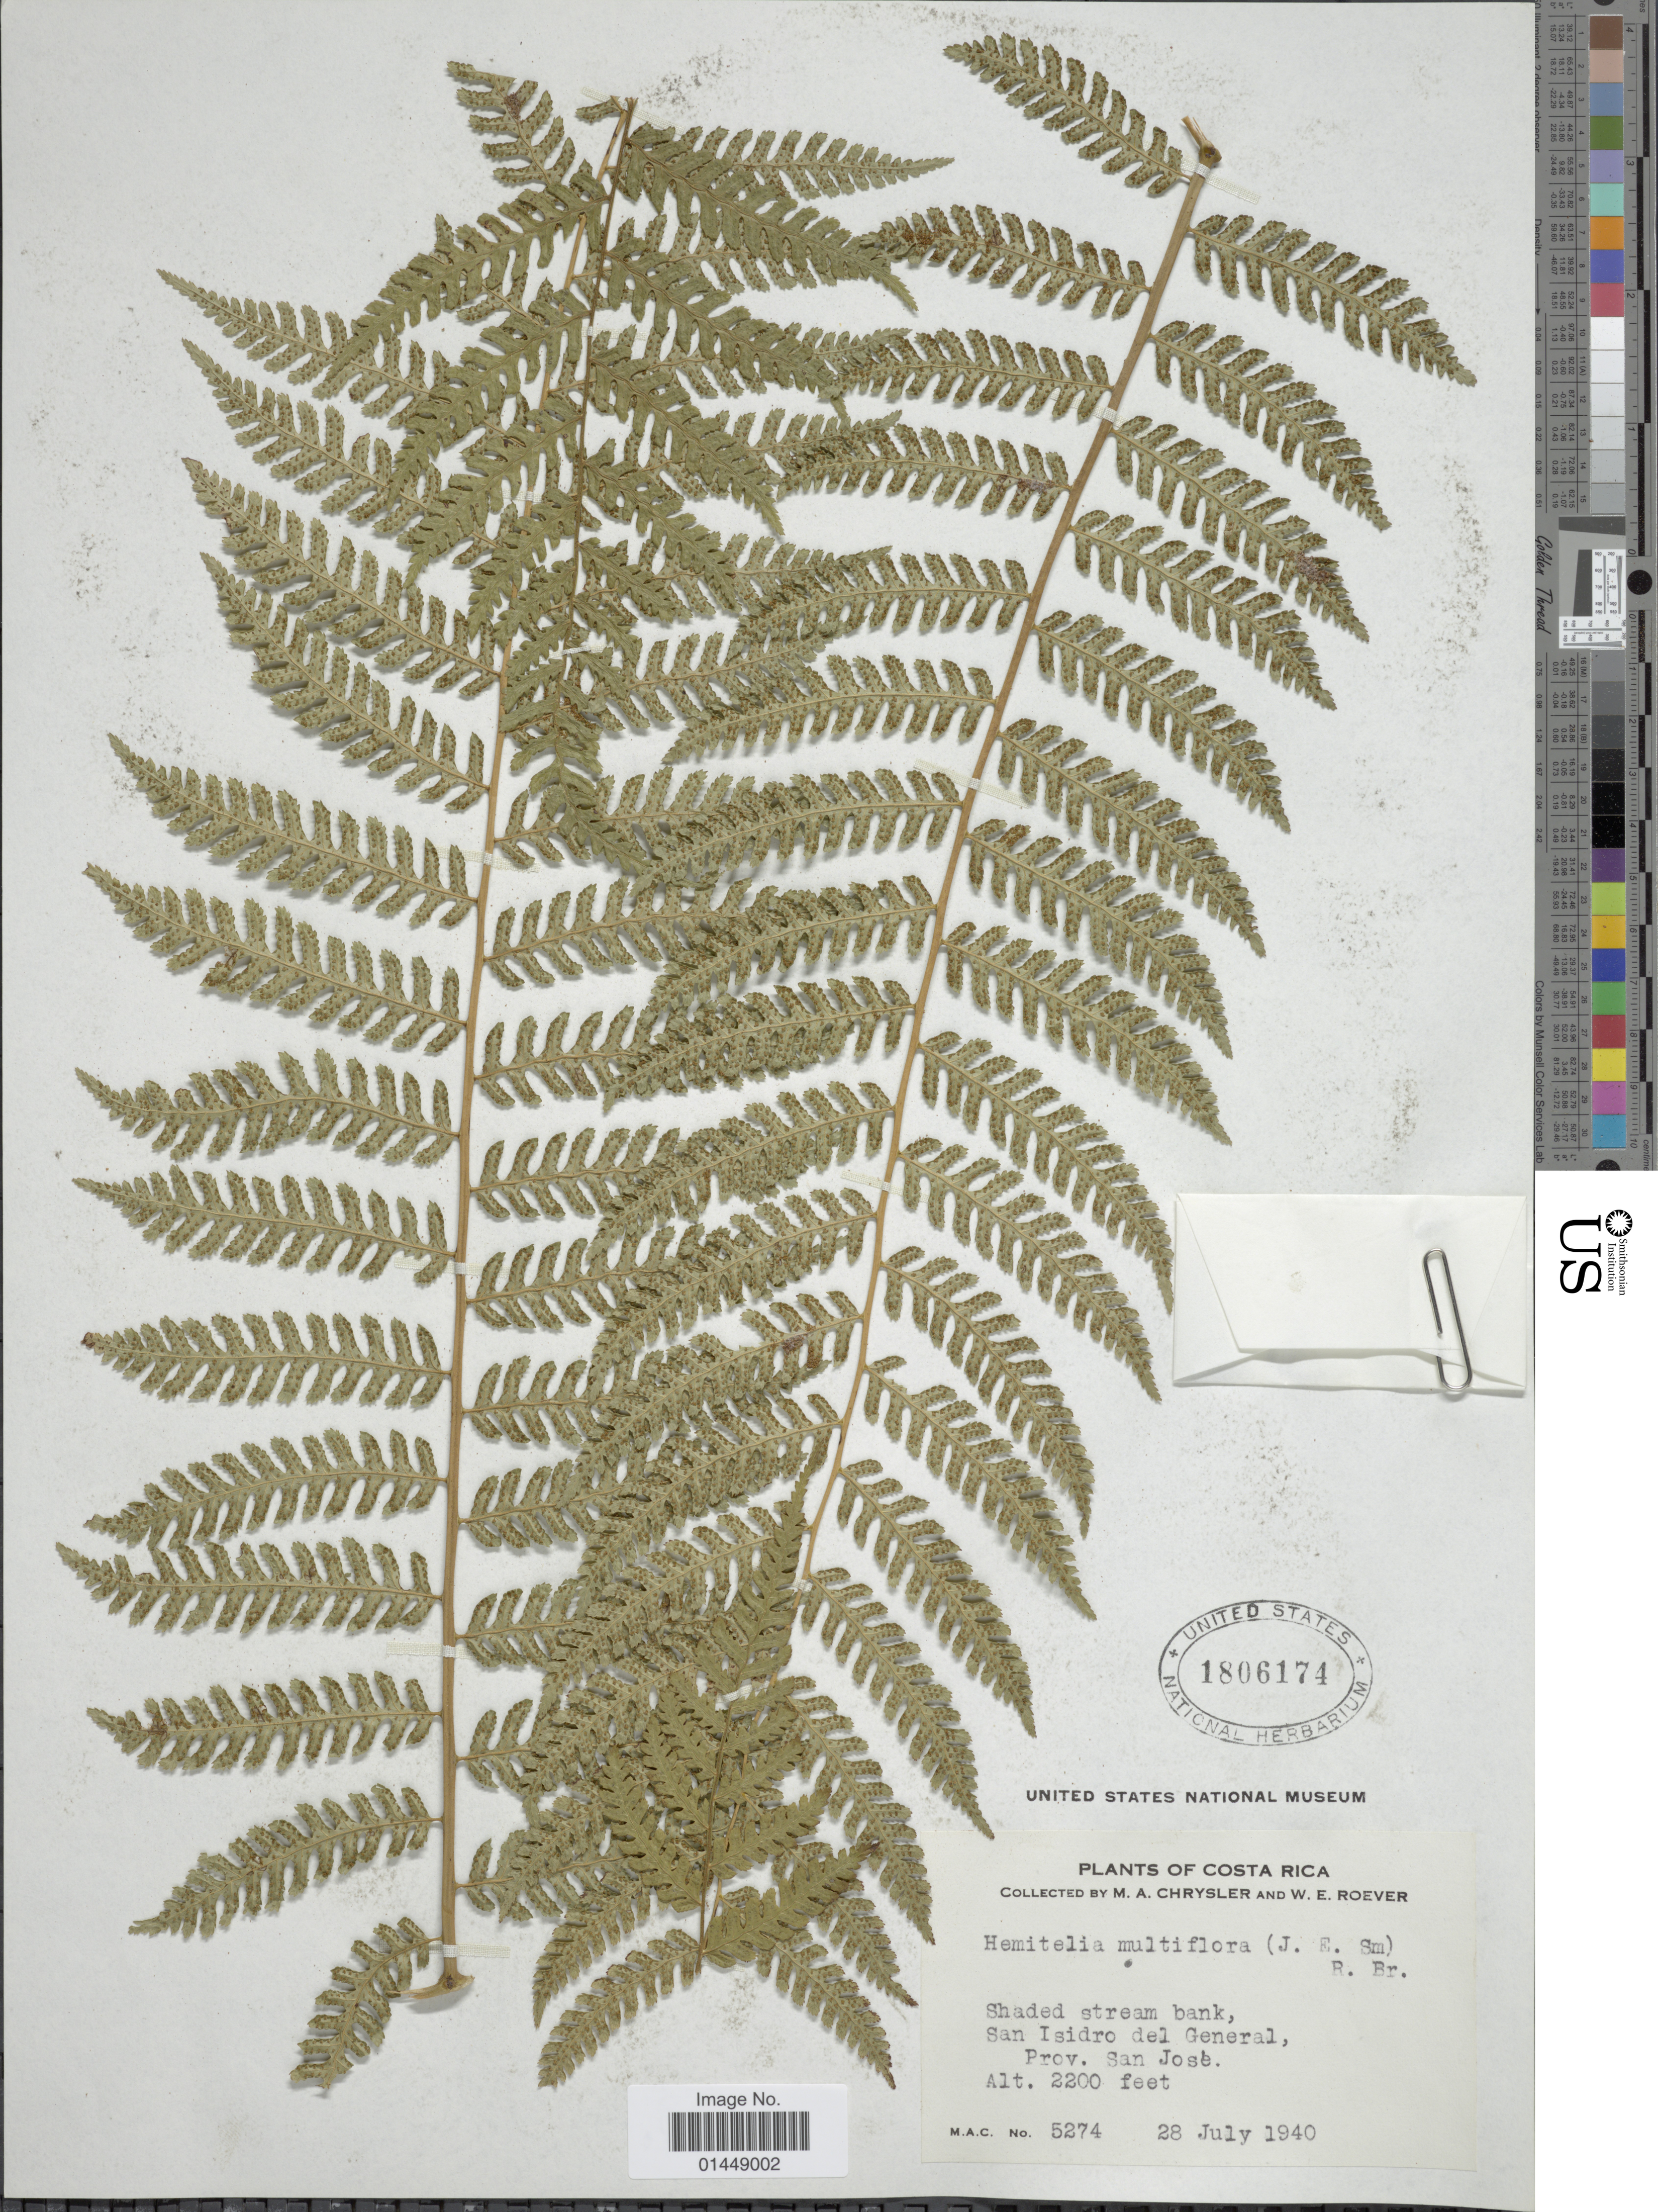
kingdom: Plantae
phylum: Tracheophyta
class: Polypodiopsida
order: Cyatheales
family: Cyatheaceae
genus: Cyathea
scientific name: Cyathea multiflora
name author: Sm.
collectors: M. A. Chrysler & W. Roever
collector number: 5274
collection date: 1940-07-28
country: Costa Rica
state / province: San José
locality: Shaded stream bank, San Isidro del General, Prov. San José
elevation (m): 671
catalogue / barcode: US 1806174